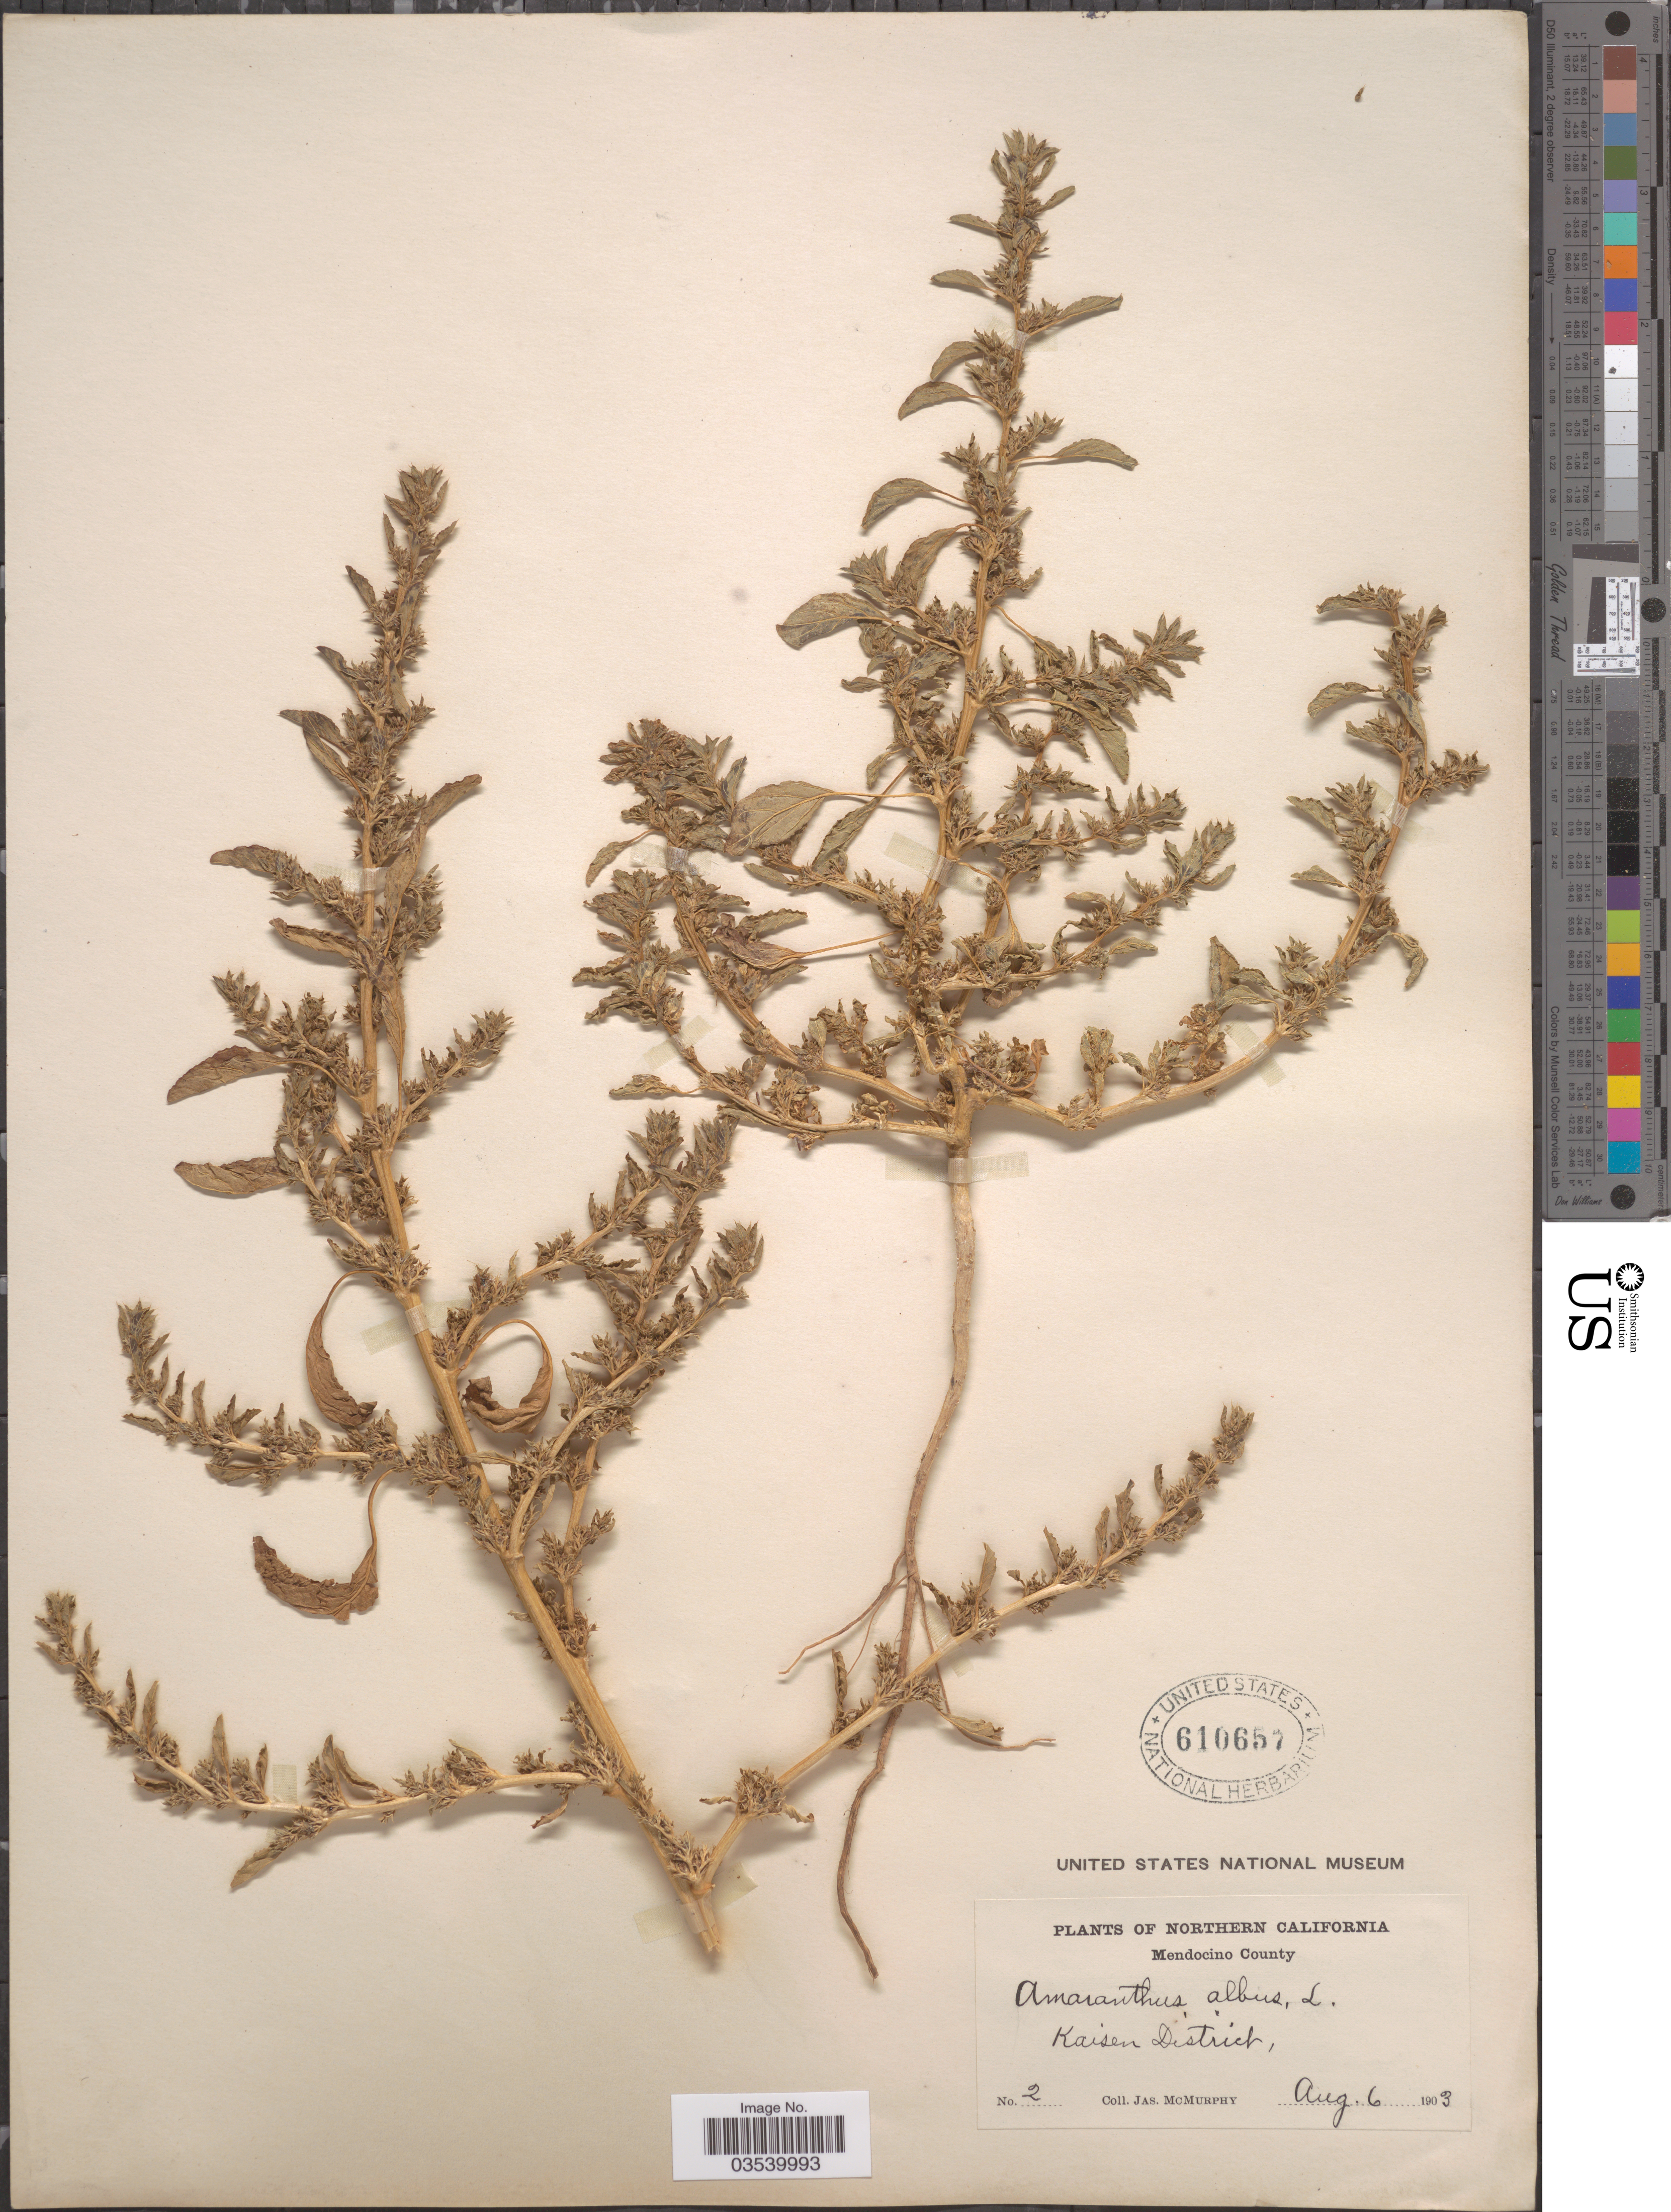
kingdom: Plantae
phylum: Tracheophyta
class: Magnoliopsida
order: Caryophyllales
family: Amaranthaceae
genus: Amaranthus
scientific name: Amaranthus albus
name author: L.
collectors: J. McMurphy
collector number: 2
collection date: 1903-08-06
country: United States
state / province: California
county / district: Mendocino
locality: Northern California. Mendocino County. Kaisen District.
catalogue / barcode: US 610657